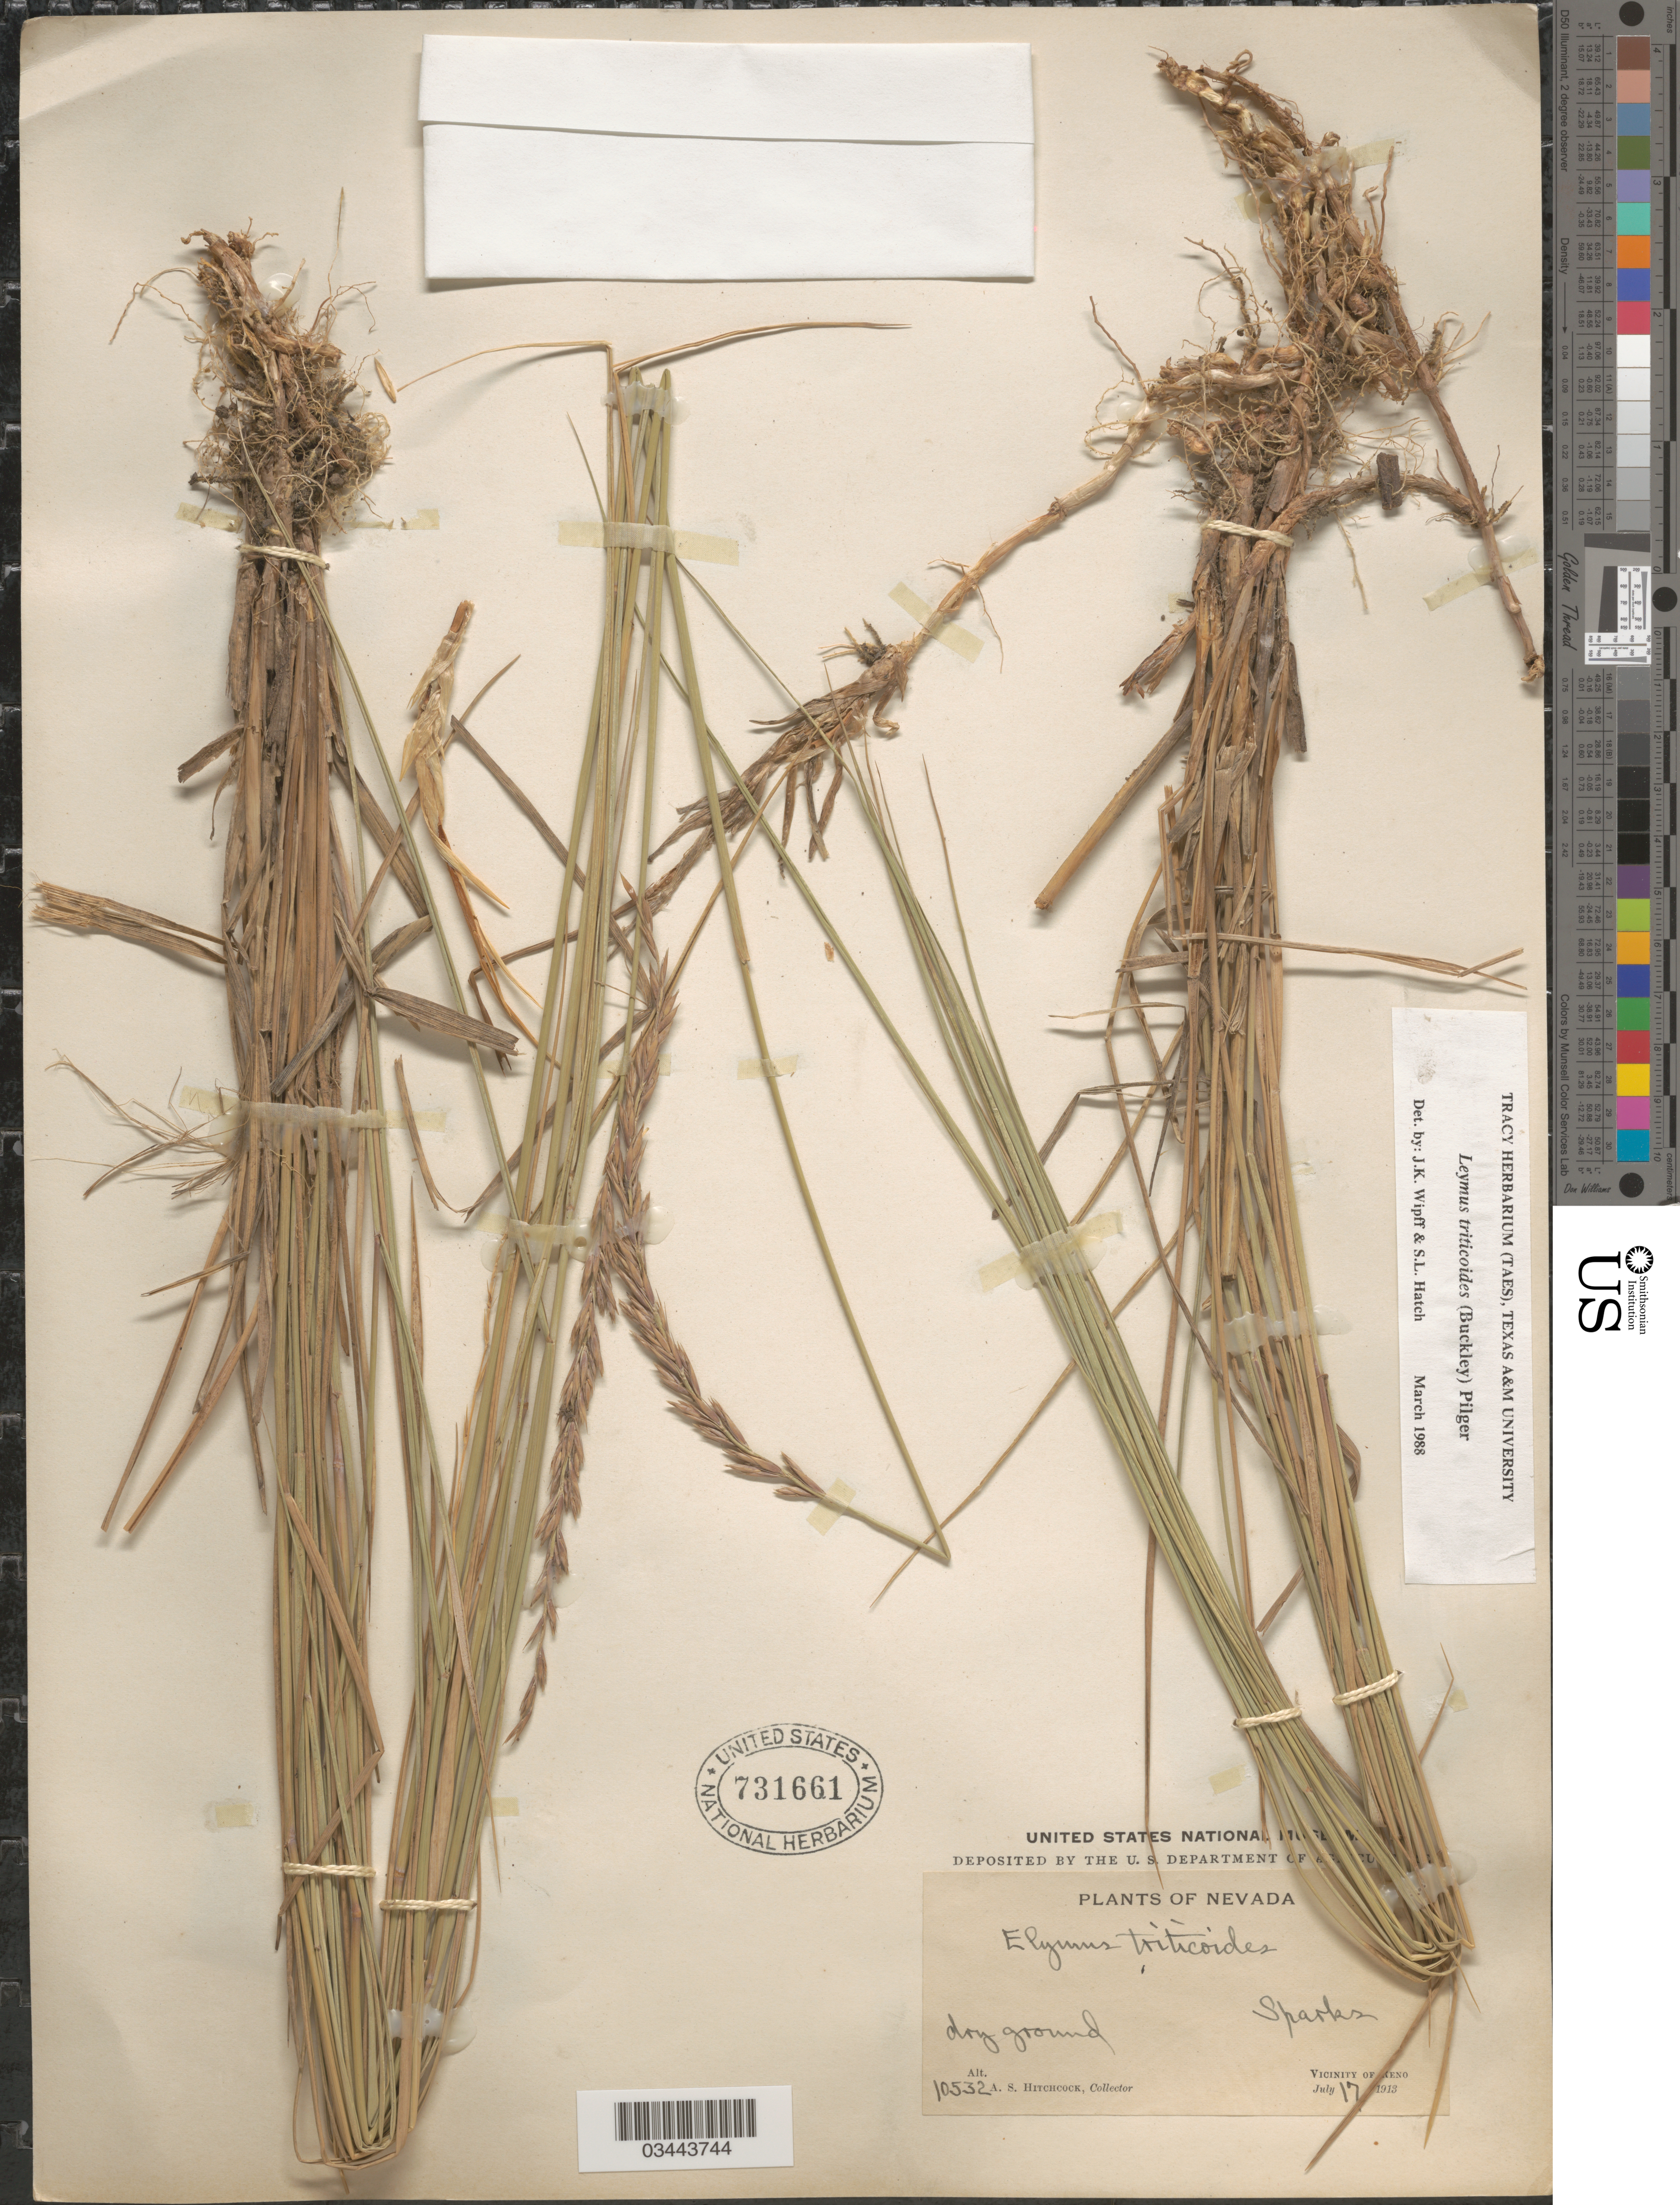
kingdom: Plantae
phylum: Tracheophyta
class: Liliopsida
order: Poales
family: Poaceae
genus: Leymus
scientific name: Leymus triticoides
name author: (Buckley) Pilg.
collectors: A. S. Hitchcock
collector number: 10532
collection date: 1913-07-17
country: United States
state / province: Nevada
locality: Sparks. Dry ground. Vicinity of Reno.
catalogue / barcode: US 731661